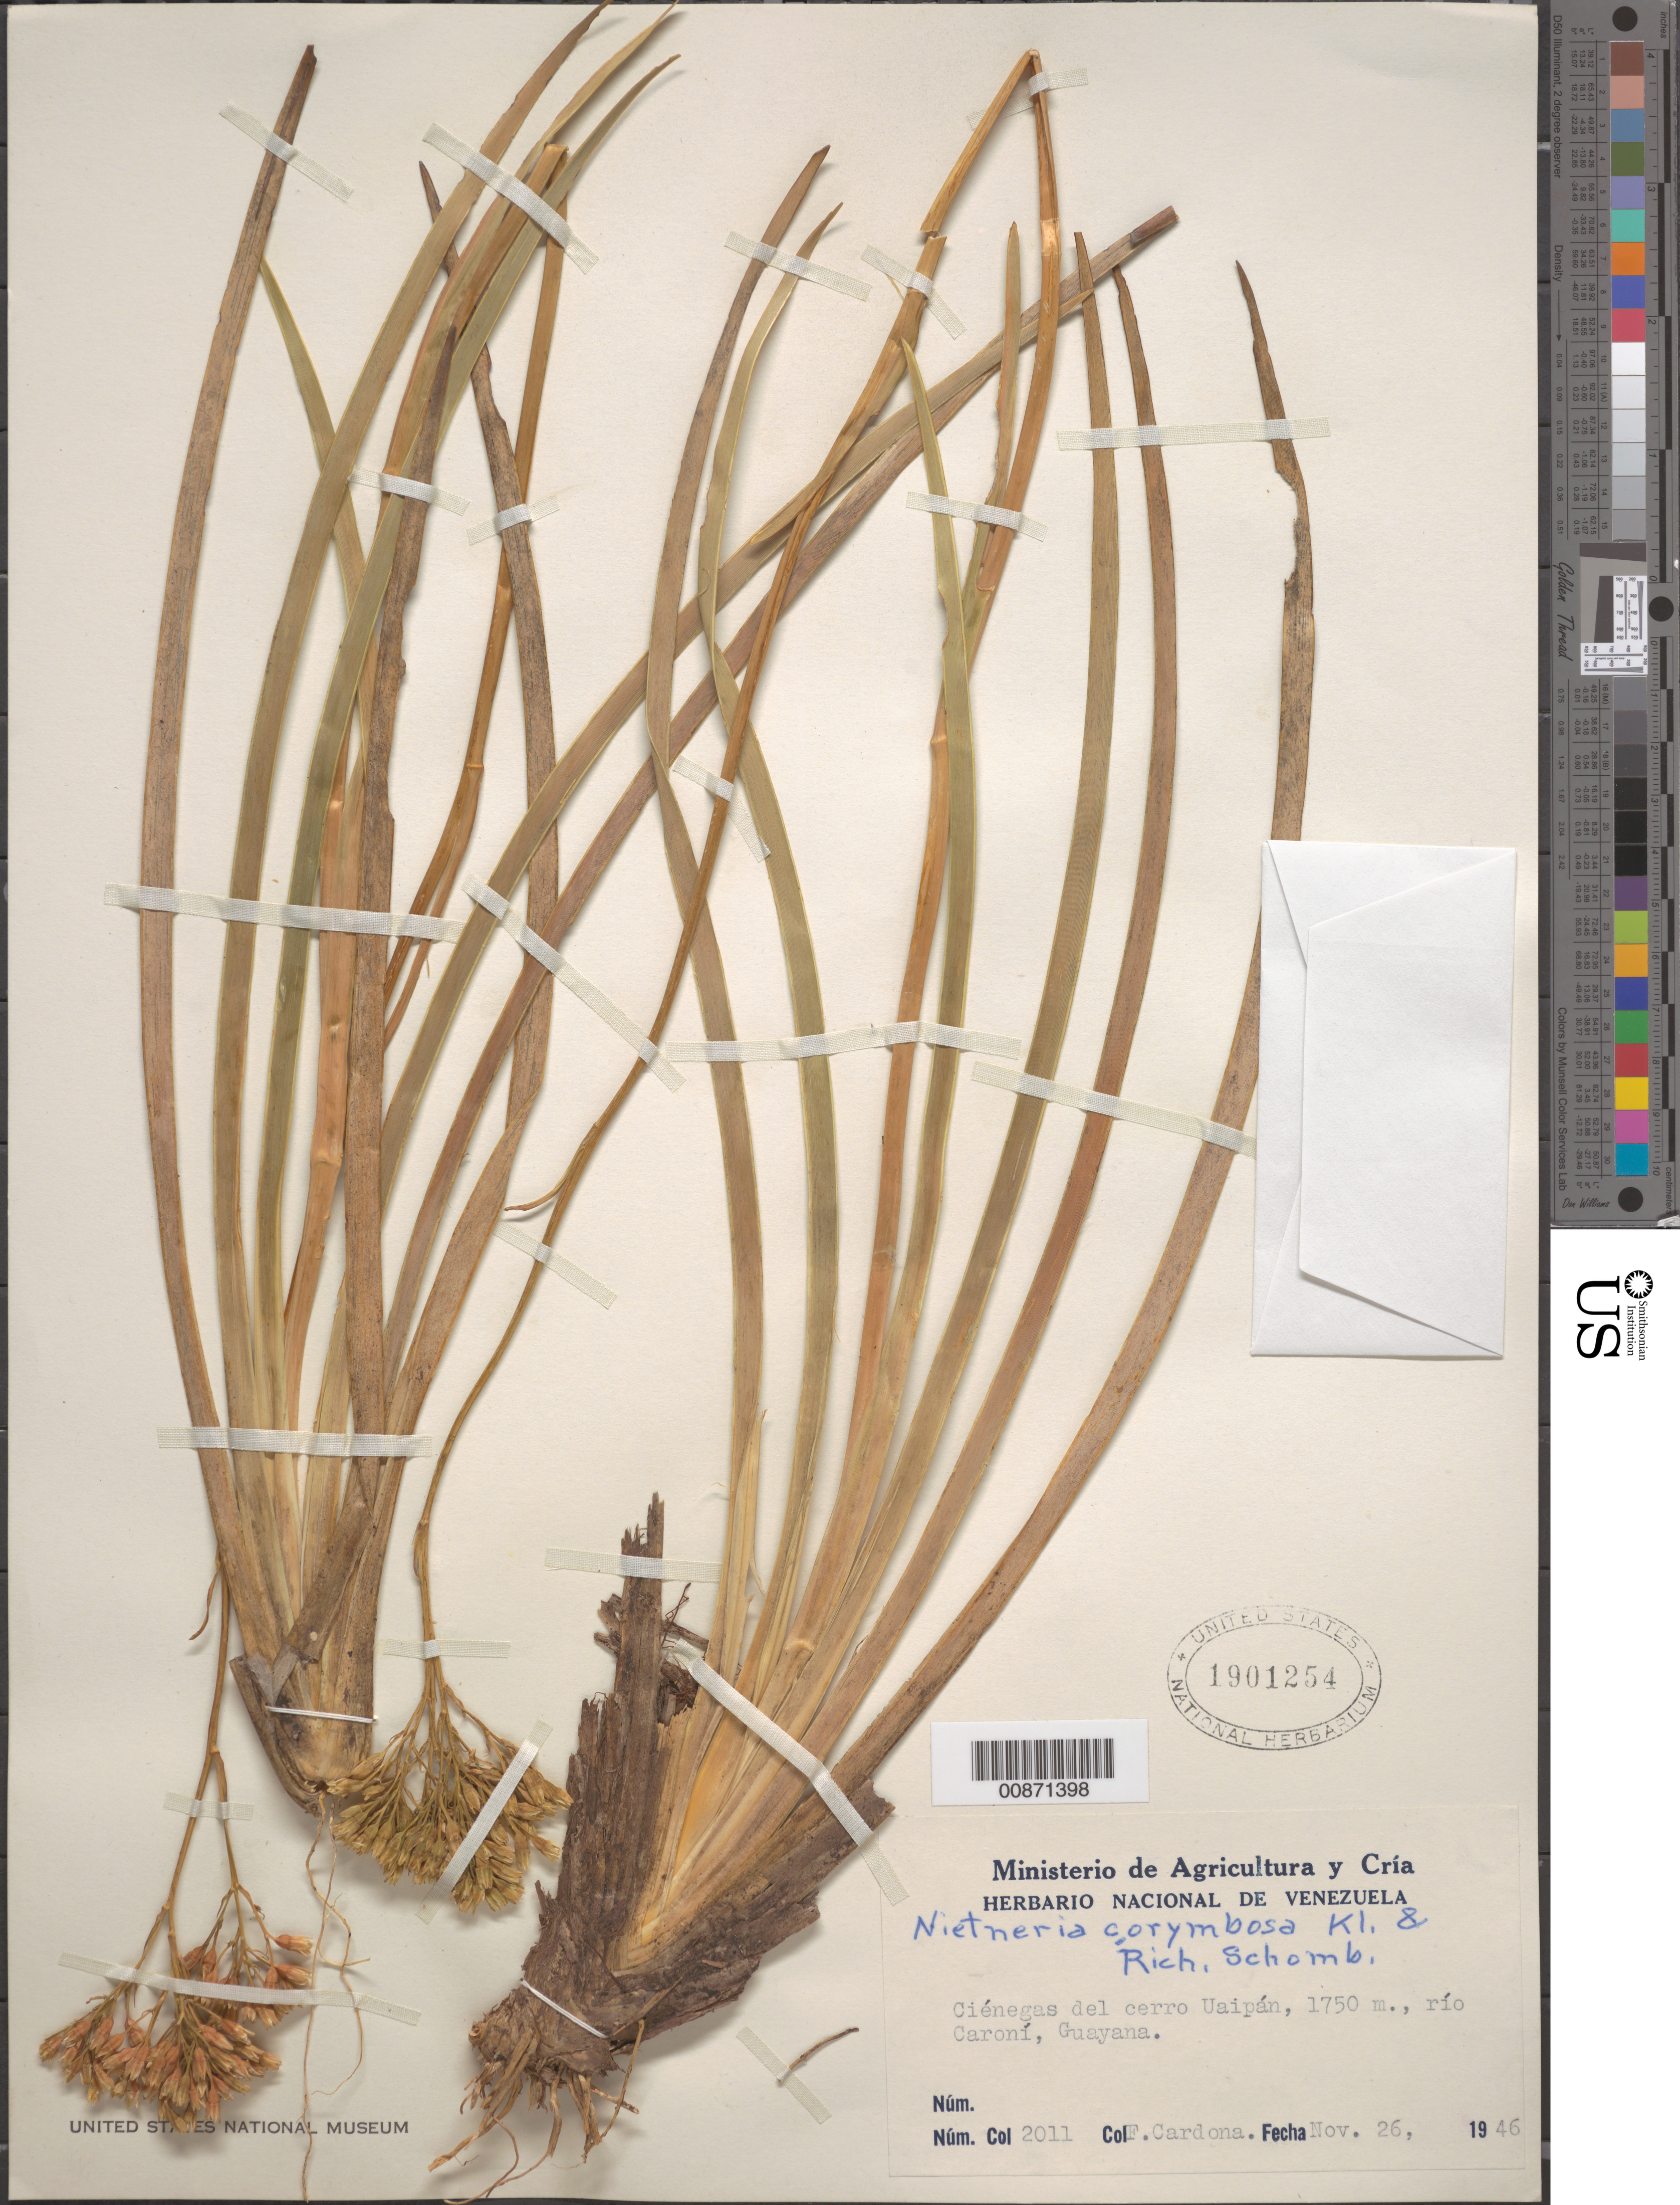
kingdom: Plantae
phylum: Tracheophyta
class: Liliopsida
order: Dioscoreales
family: Nartheciaceae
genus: Nietneria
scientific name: Nietneria corymbosa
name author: Klotzsch & M.R. Schomb. ex B.D. Jacks.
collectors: F. Cardona Puig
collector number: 2011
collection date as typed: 26-Nov-46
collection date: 1946-11-26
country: Venezuela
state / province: Bolívar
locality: Cerro Uaipán, Río Caroní; Guayana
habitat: Ciénegas del cerro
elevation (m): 1750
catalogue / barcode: US 1901254